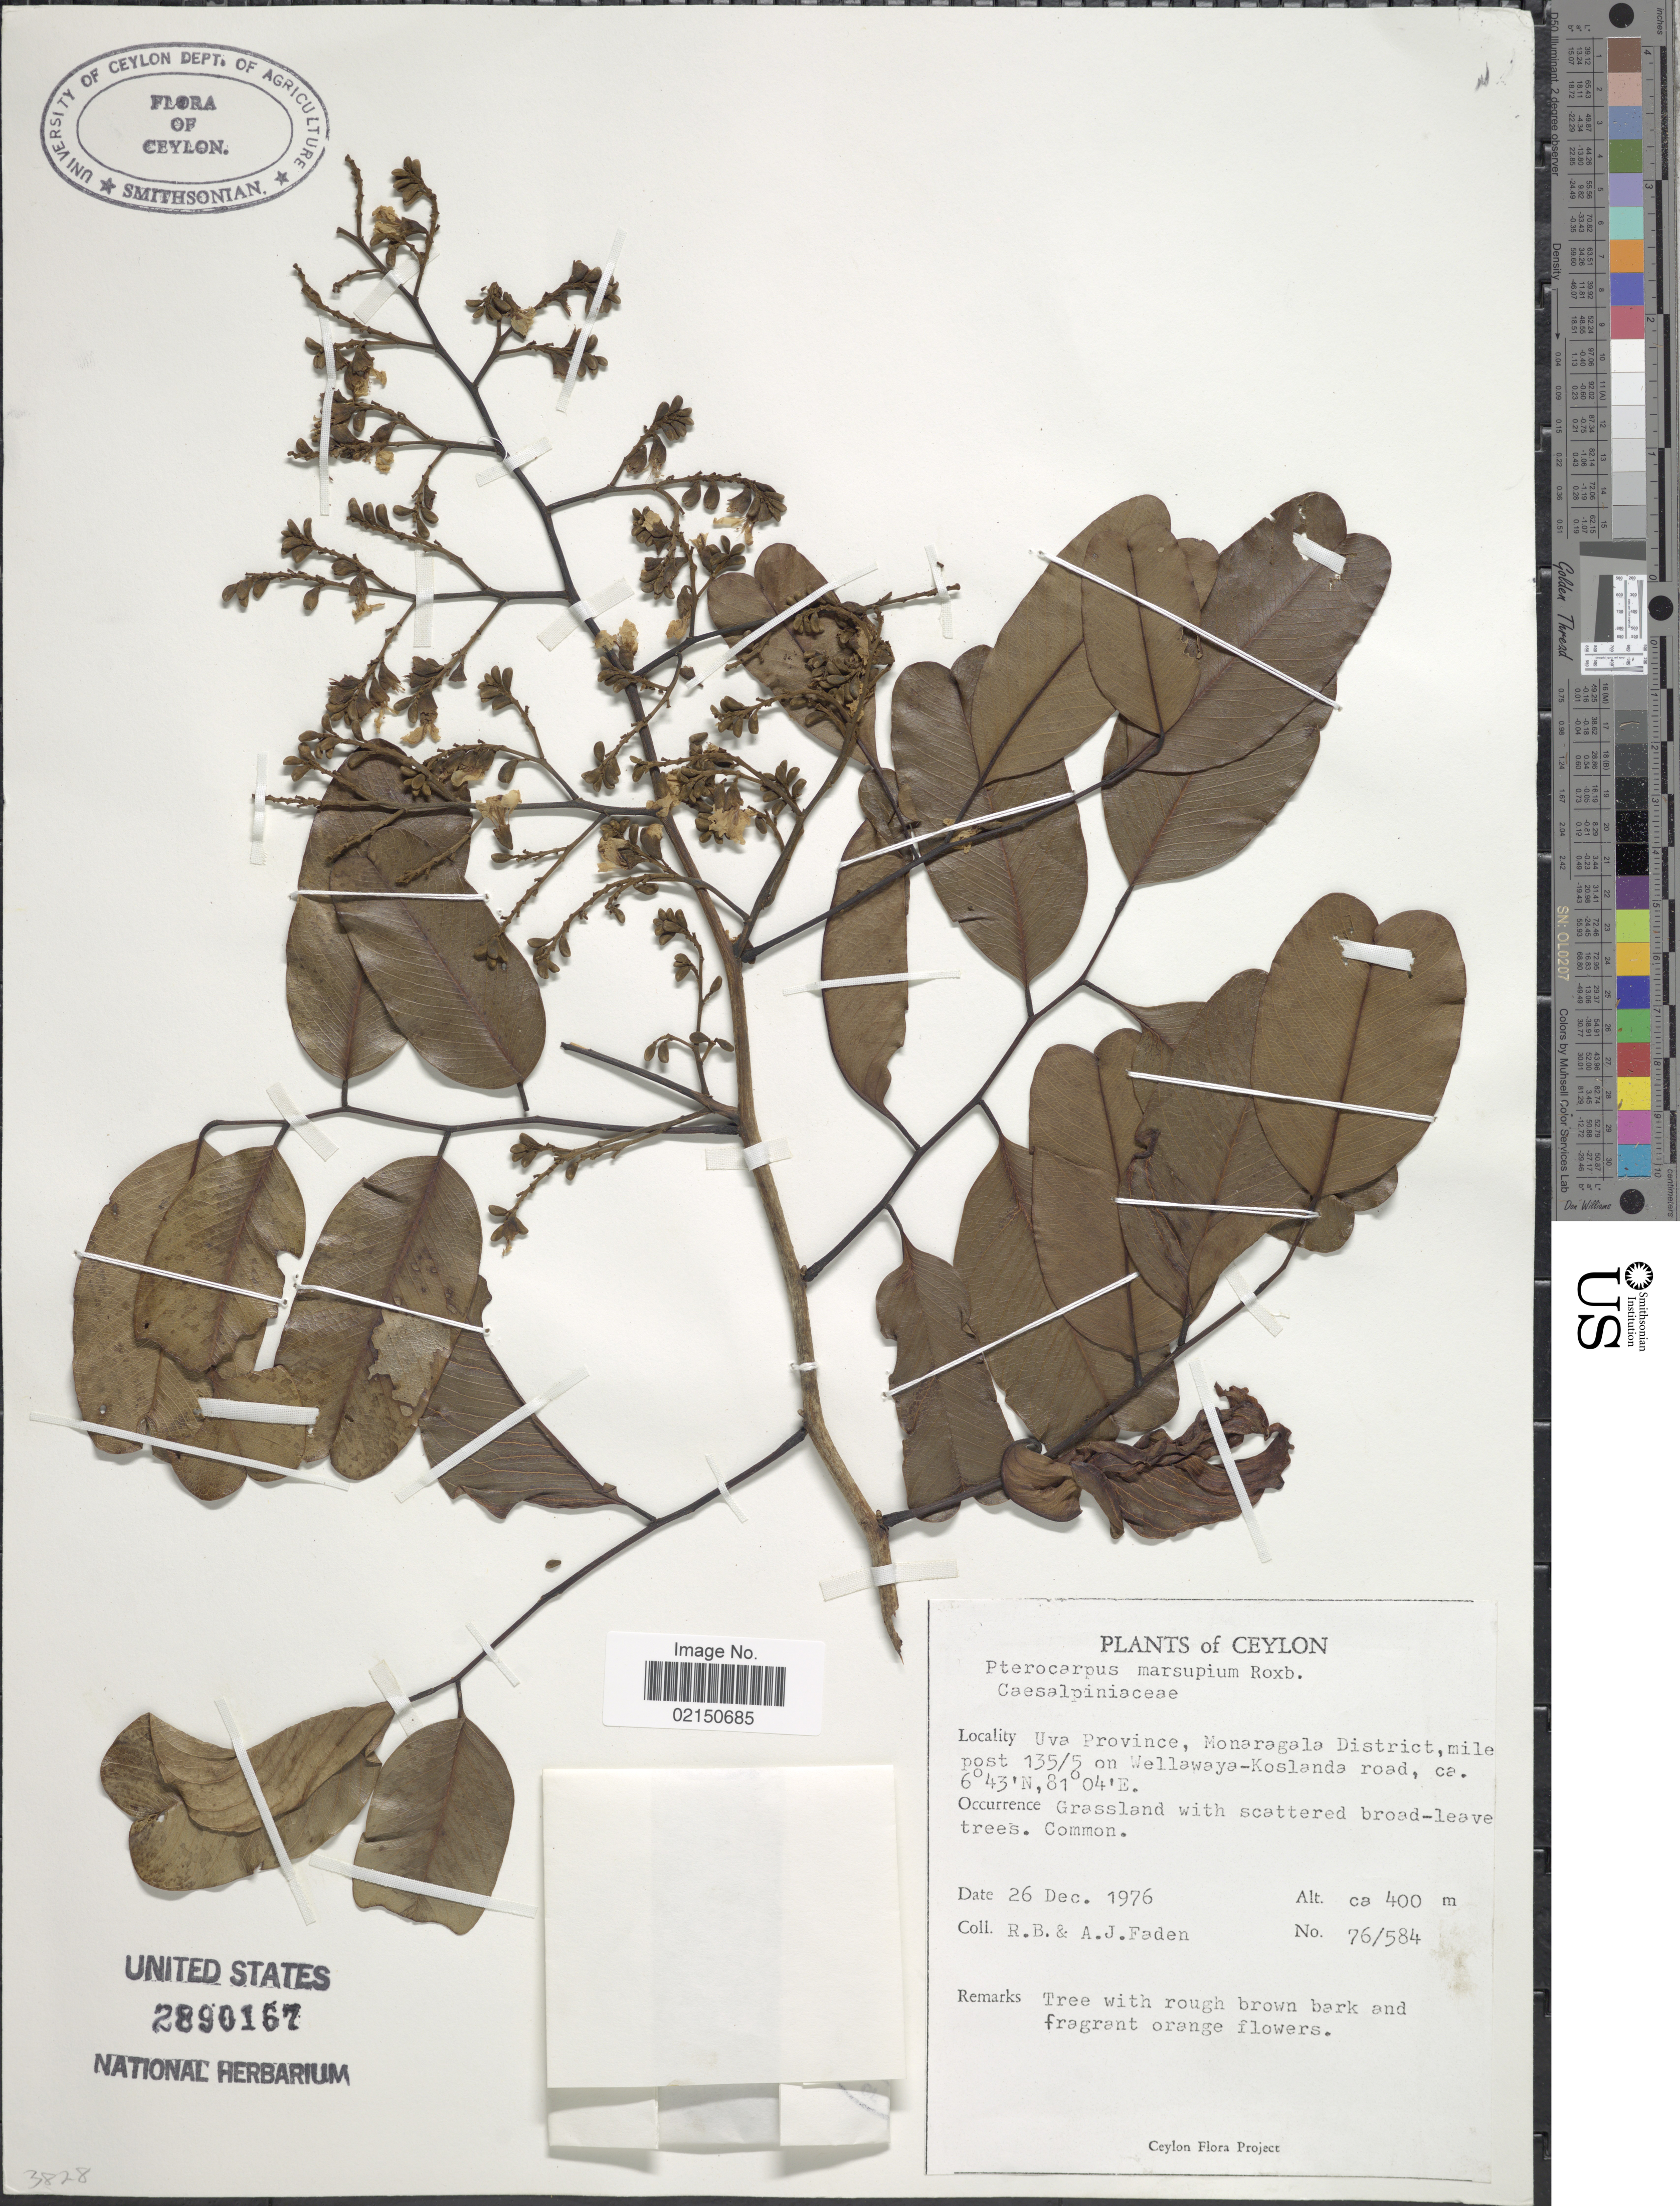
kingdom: Plantae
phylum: Tracheophyta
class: Magnoliopsida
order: Fabales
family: Fabaceae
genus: Pterocarpus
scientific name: Pterocarpus marsupium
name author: Roxb.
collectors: R. B. Faden & A. J. Faden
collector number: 76/584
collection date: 1976-12-26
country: Sri Lanka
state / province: Uva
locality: Ceylon. Monaragala District, mile post 135/5 on Wellawaya-Koslanda road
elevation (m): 400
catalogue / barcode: US 2890167